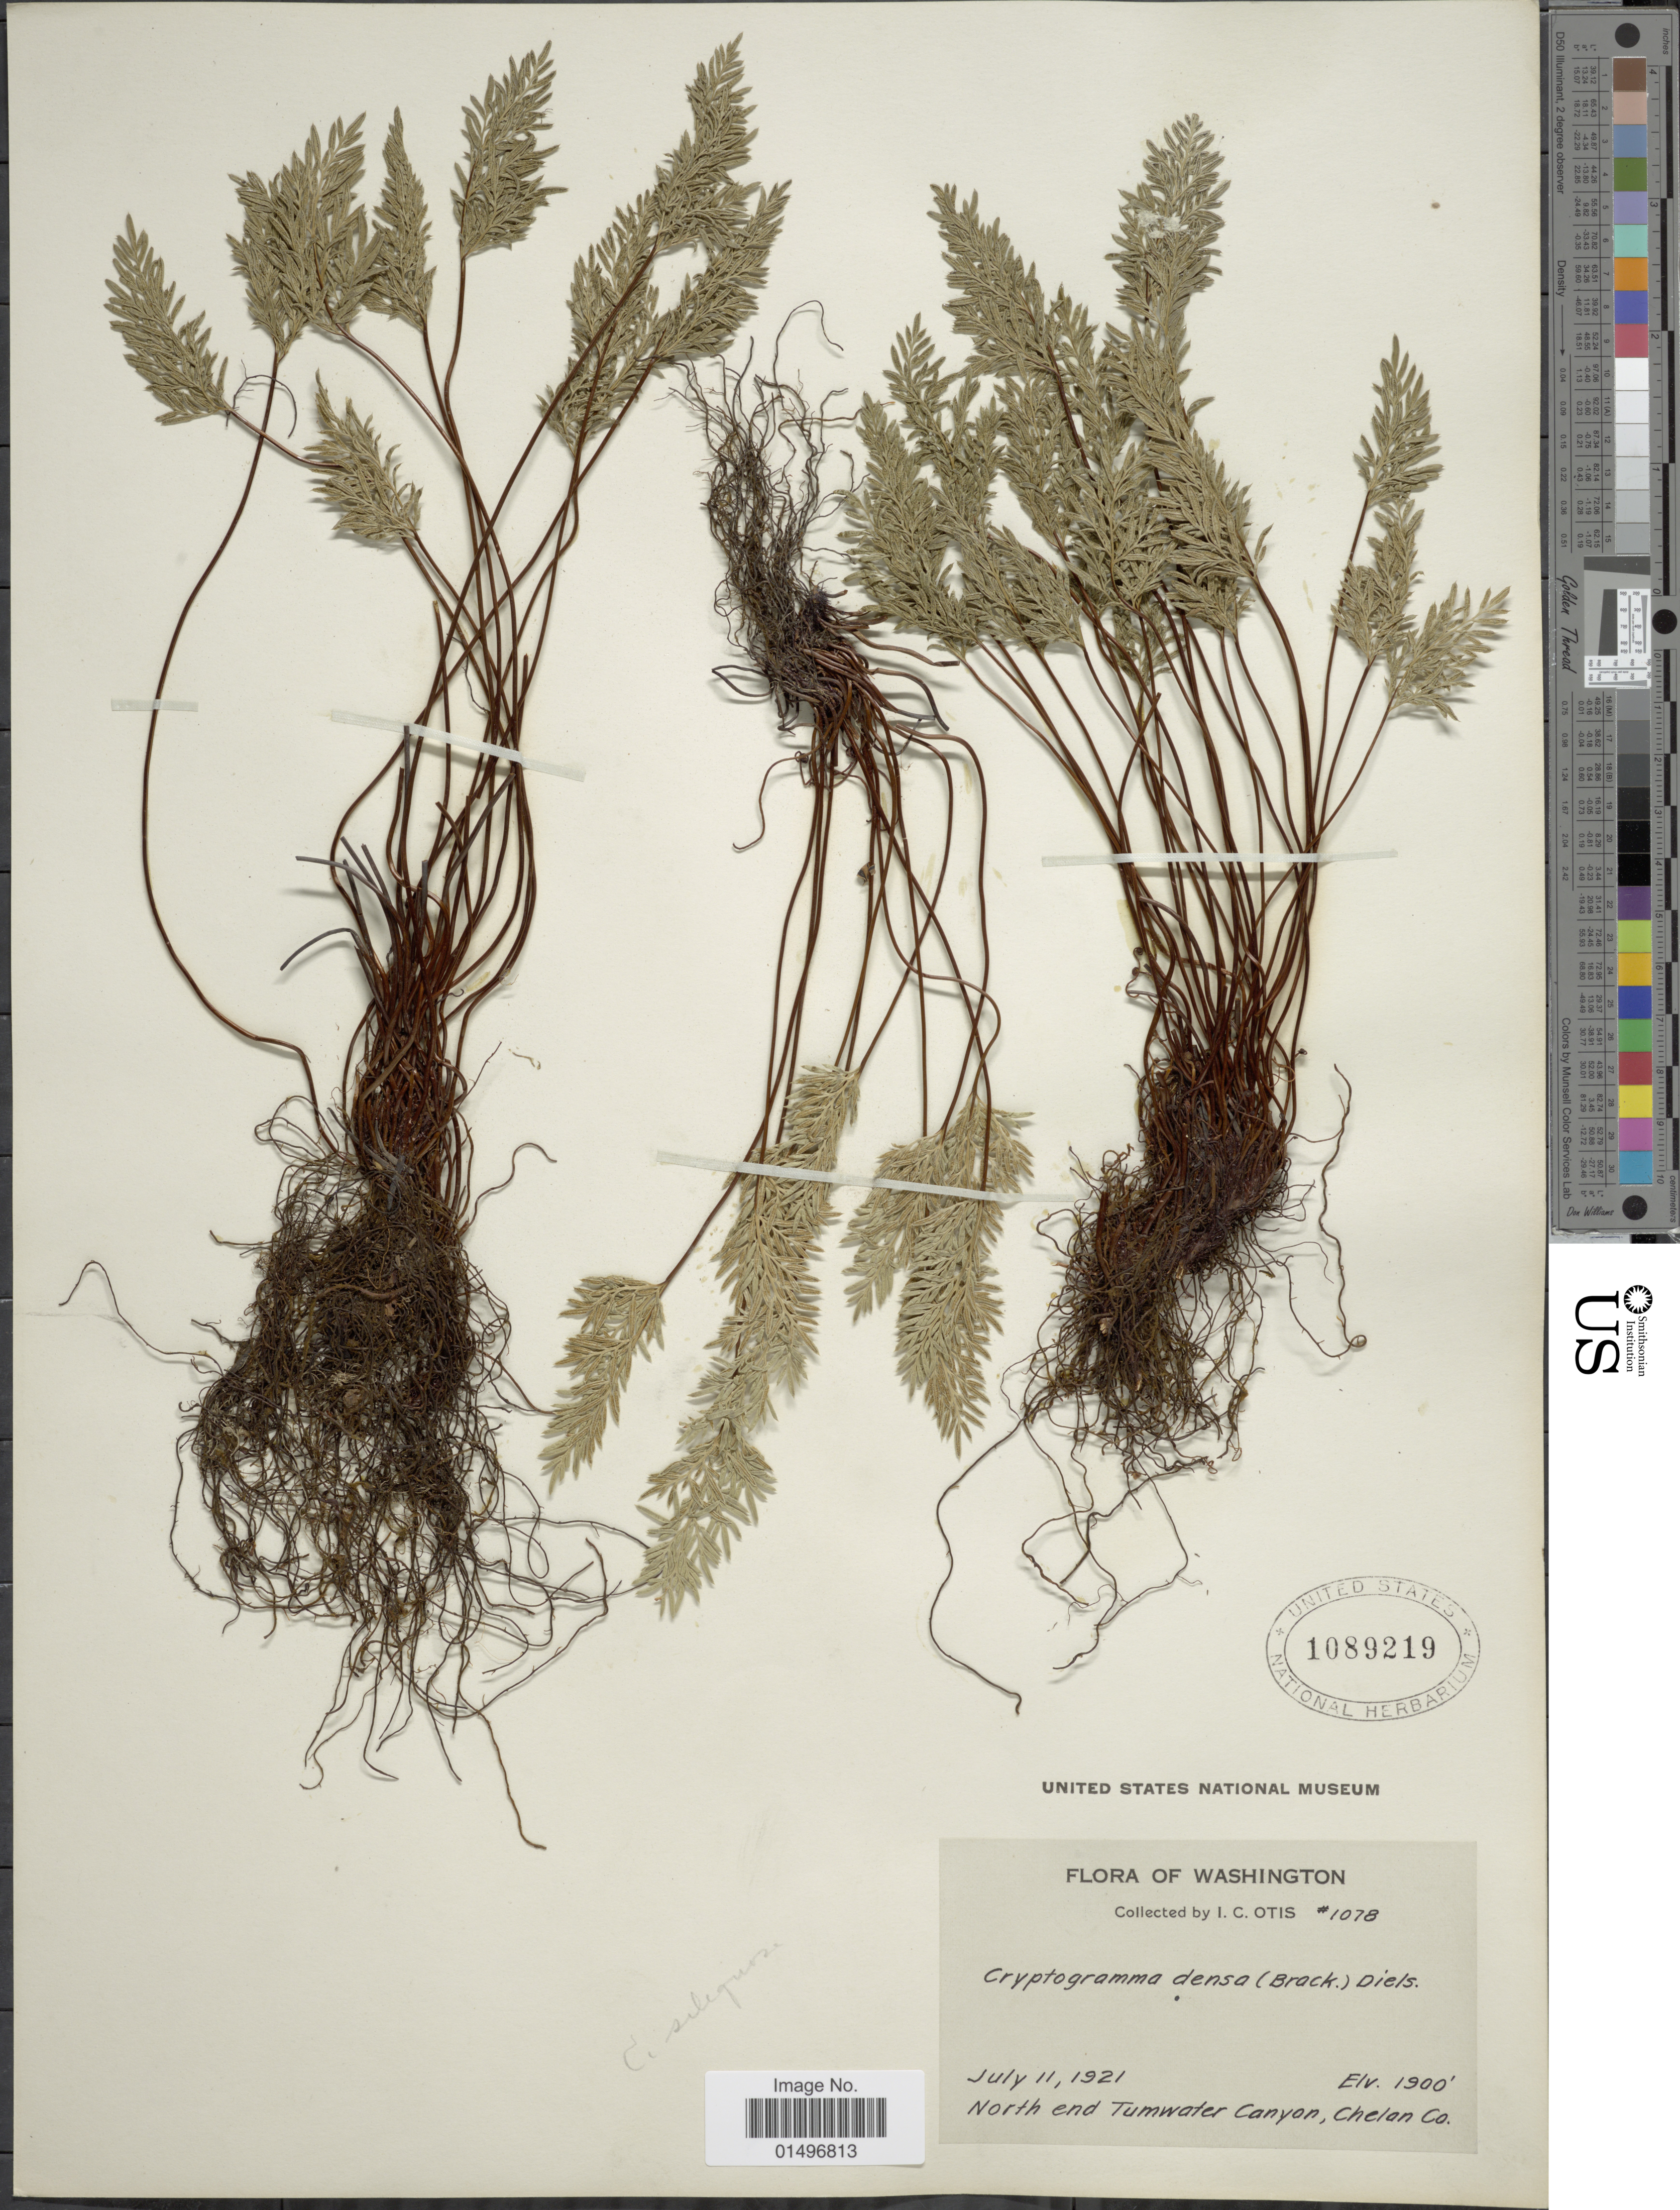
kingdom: Plantae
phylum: Tracheophyta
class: Polypodiopsida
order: Polypodiales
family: Pteridaceae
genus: Aspidotis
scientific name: Aspidotis densa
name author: (Brack.) Lellinger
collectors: I. C. Otis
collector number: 1078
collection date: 1921-07-11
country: United States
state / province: Washington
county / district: Chelan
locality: Washington, North end Tumwater Canyon, Chelan Co.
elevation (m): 579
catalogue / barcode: US 1089219